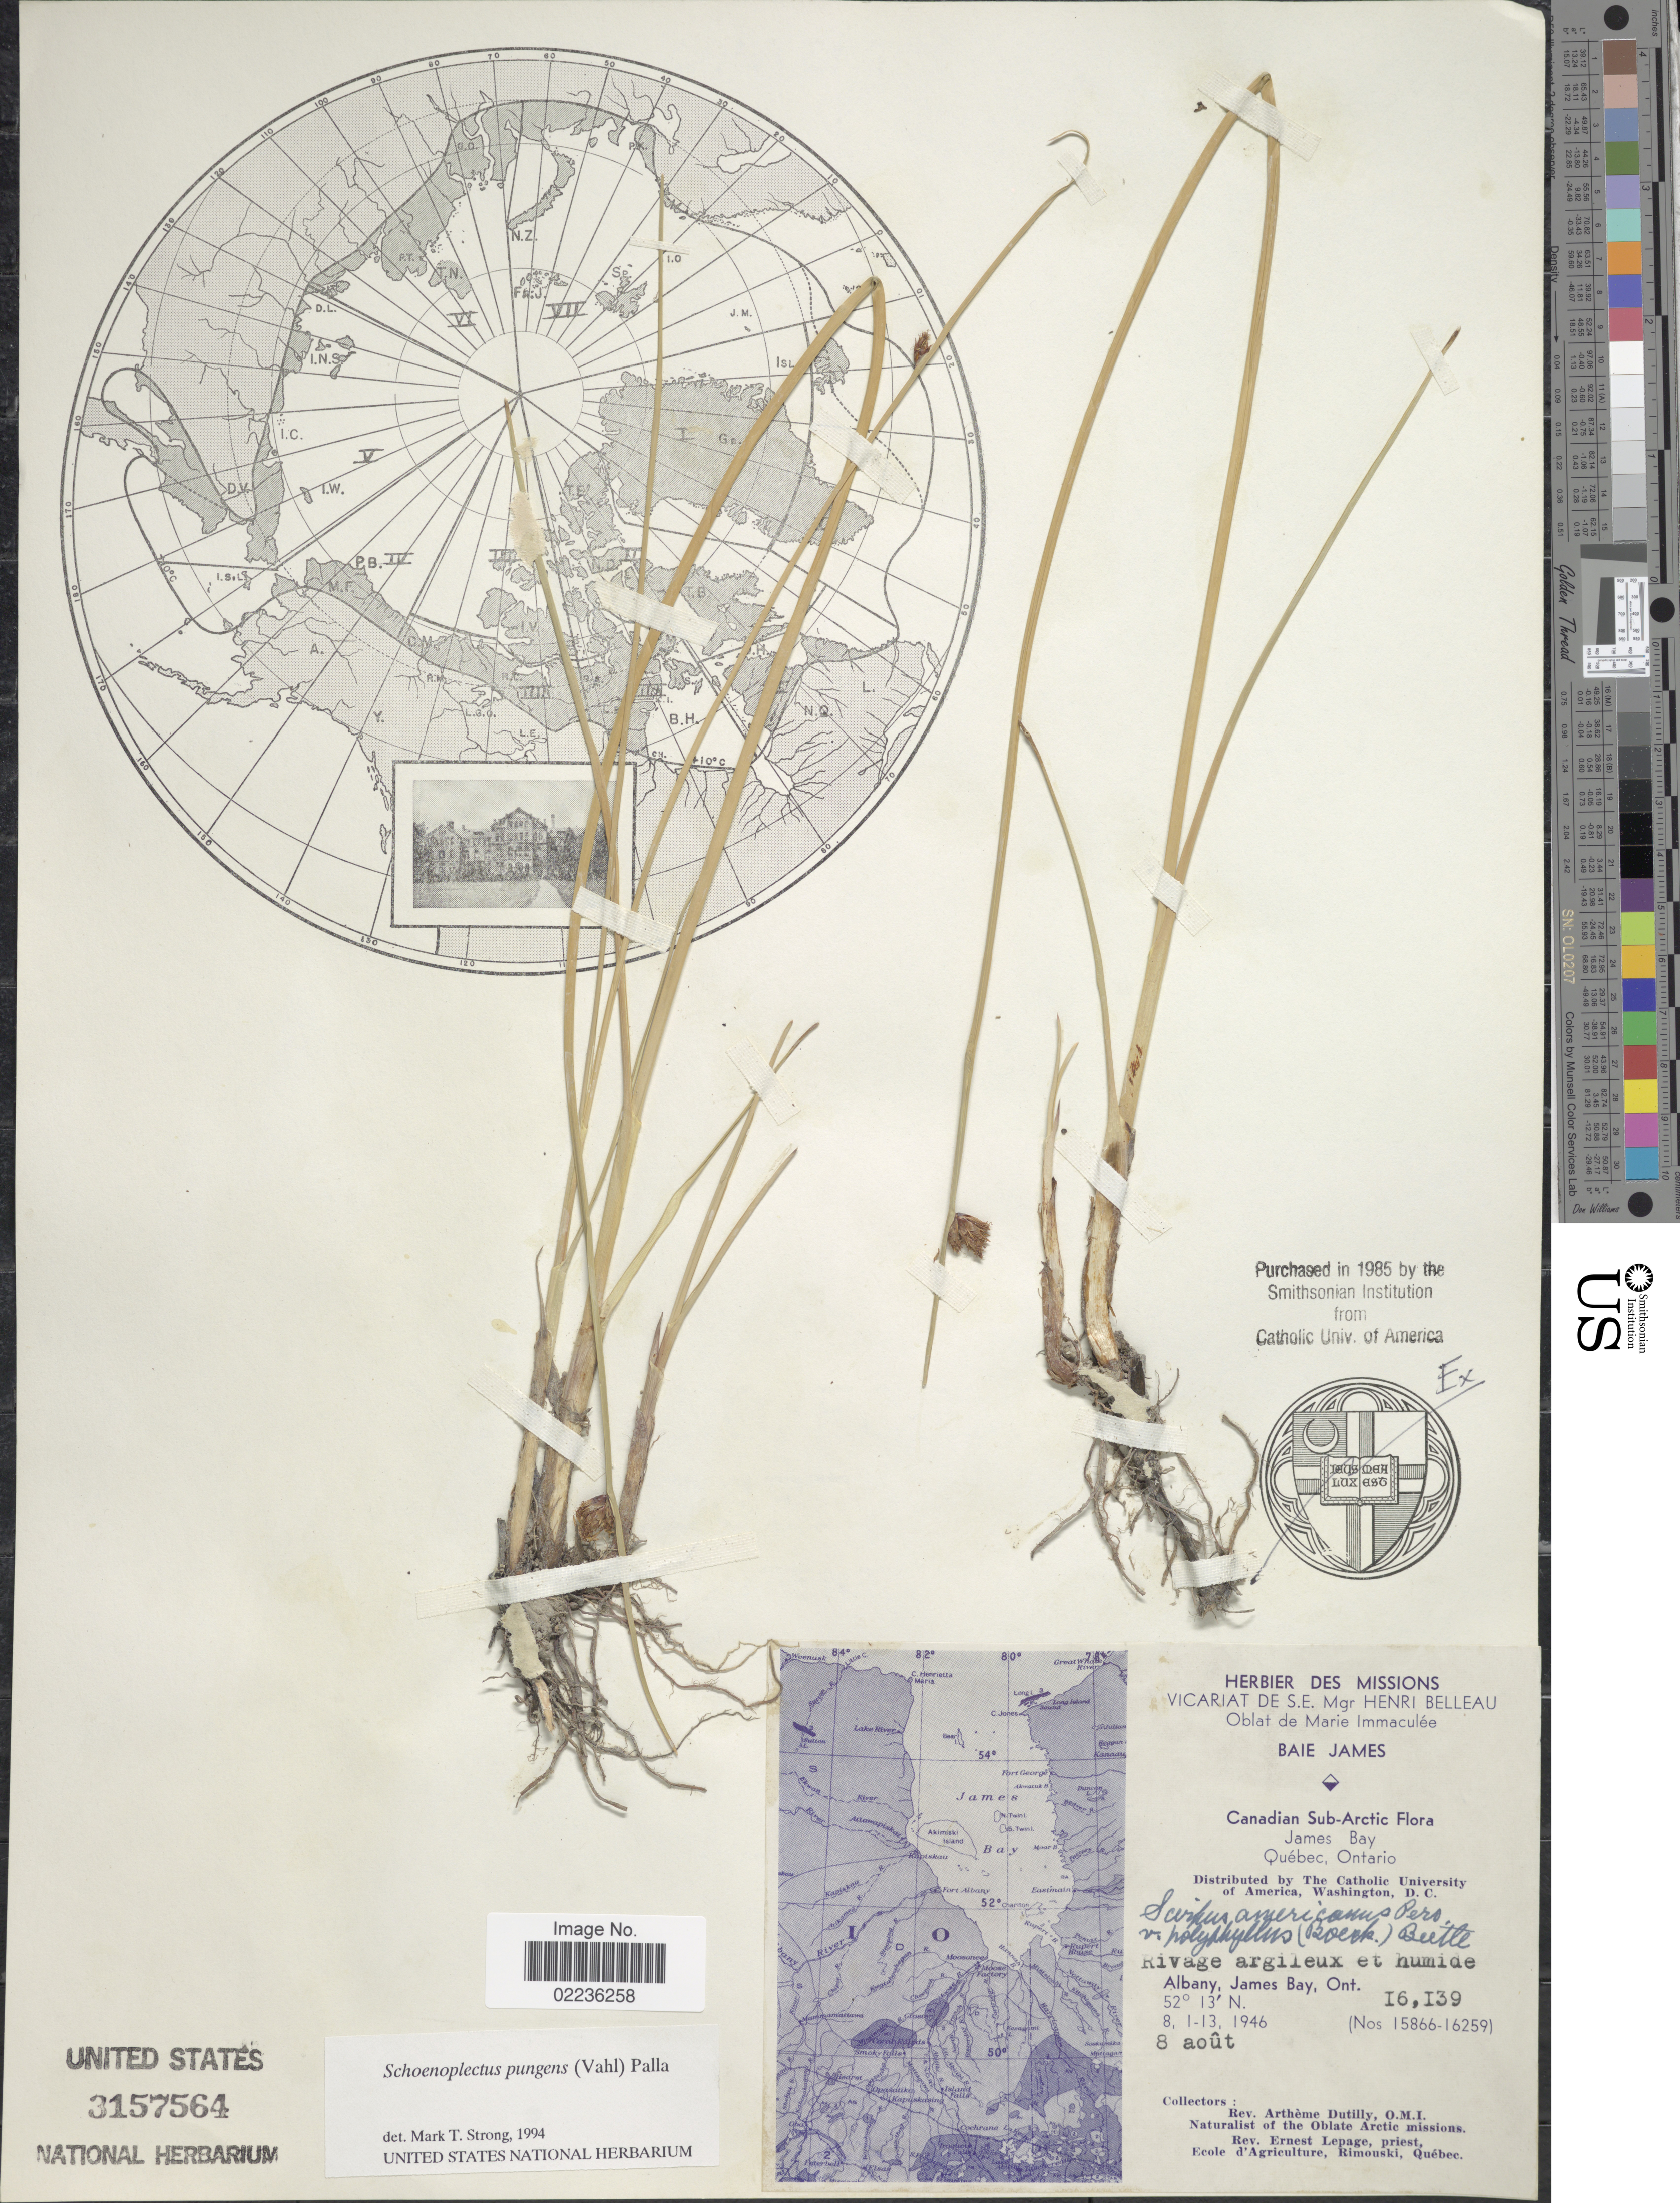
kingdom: Plantae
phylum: Tracheophyta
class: Liliopsida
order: Poales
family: Cyperaceae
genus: Schoenoplectus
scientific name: Schoenoplectus pungens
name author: (Vahl) Palla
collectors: A. Dutilly & E. Lepage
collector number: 16139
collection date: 1946-08-08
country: Canada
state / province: Ontario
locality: Canadian Sub-Arctic. James Bay. Rivage argileux et humide. Albany, James Bay, Ont.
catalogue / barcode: US 3157564